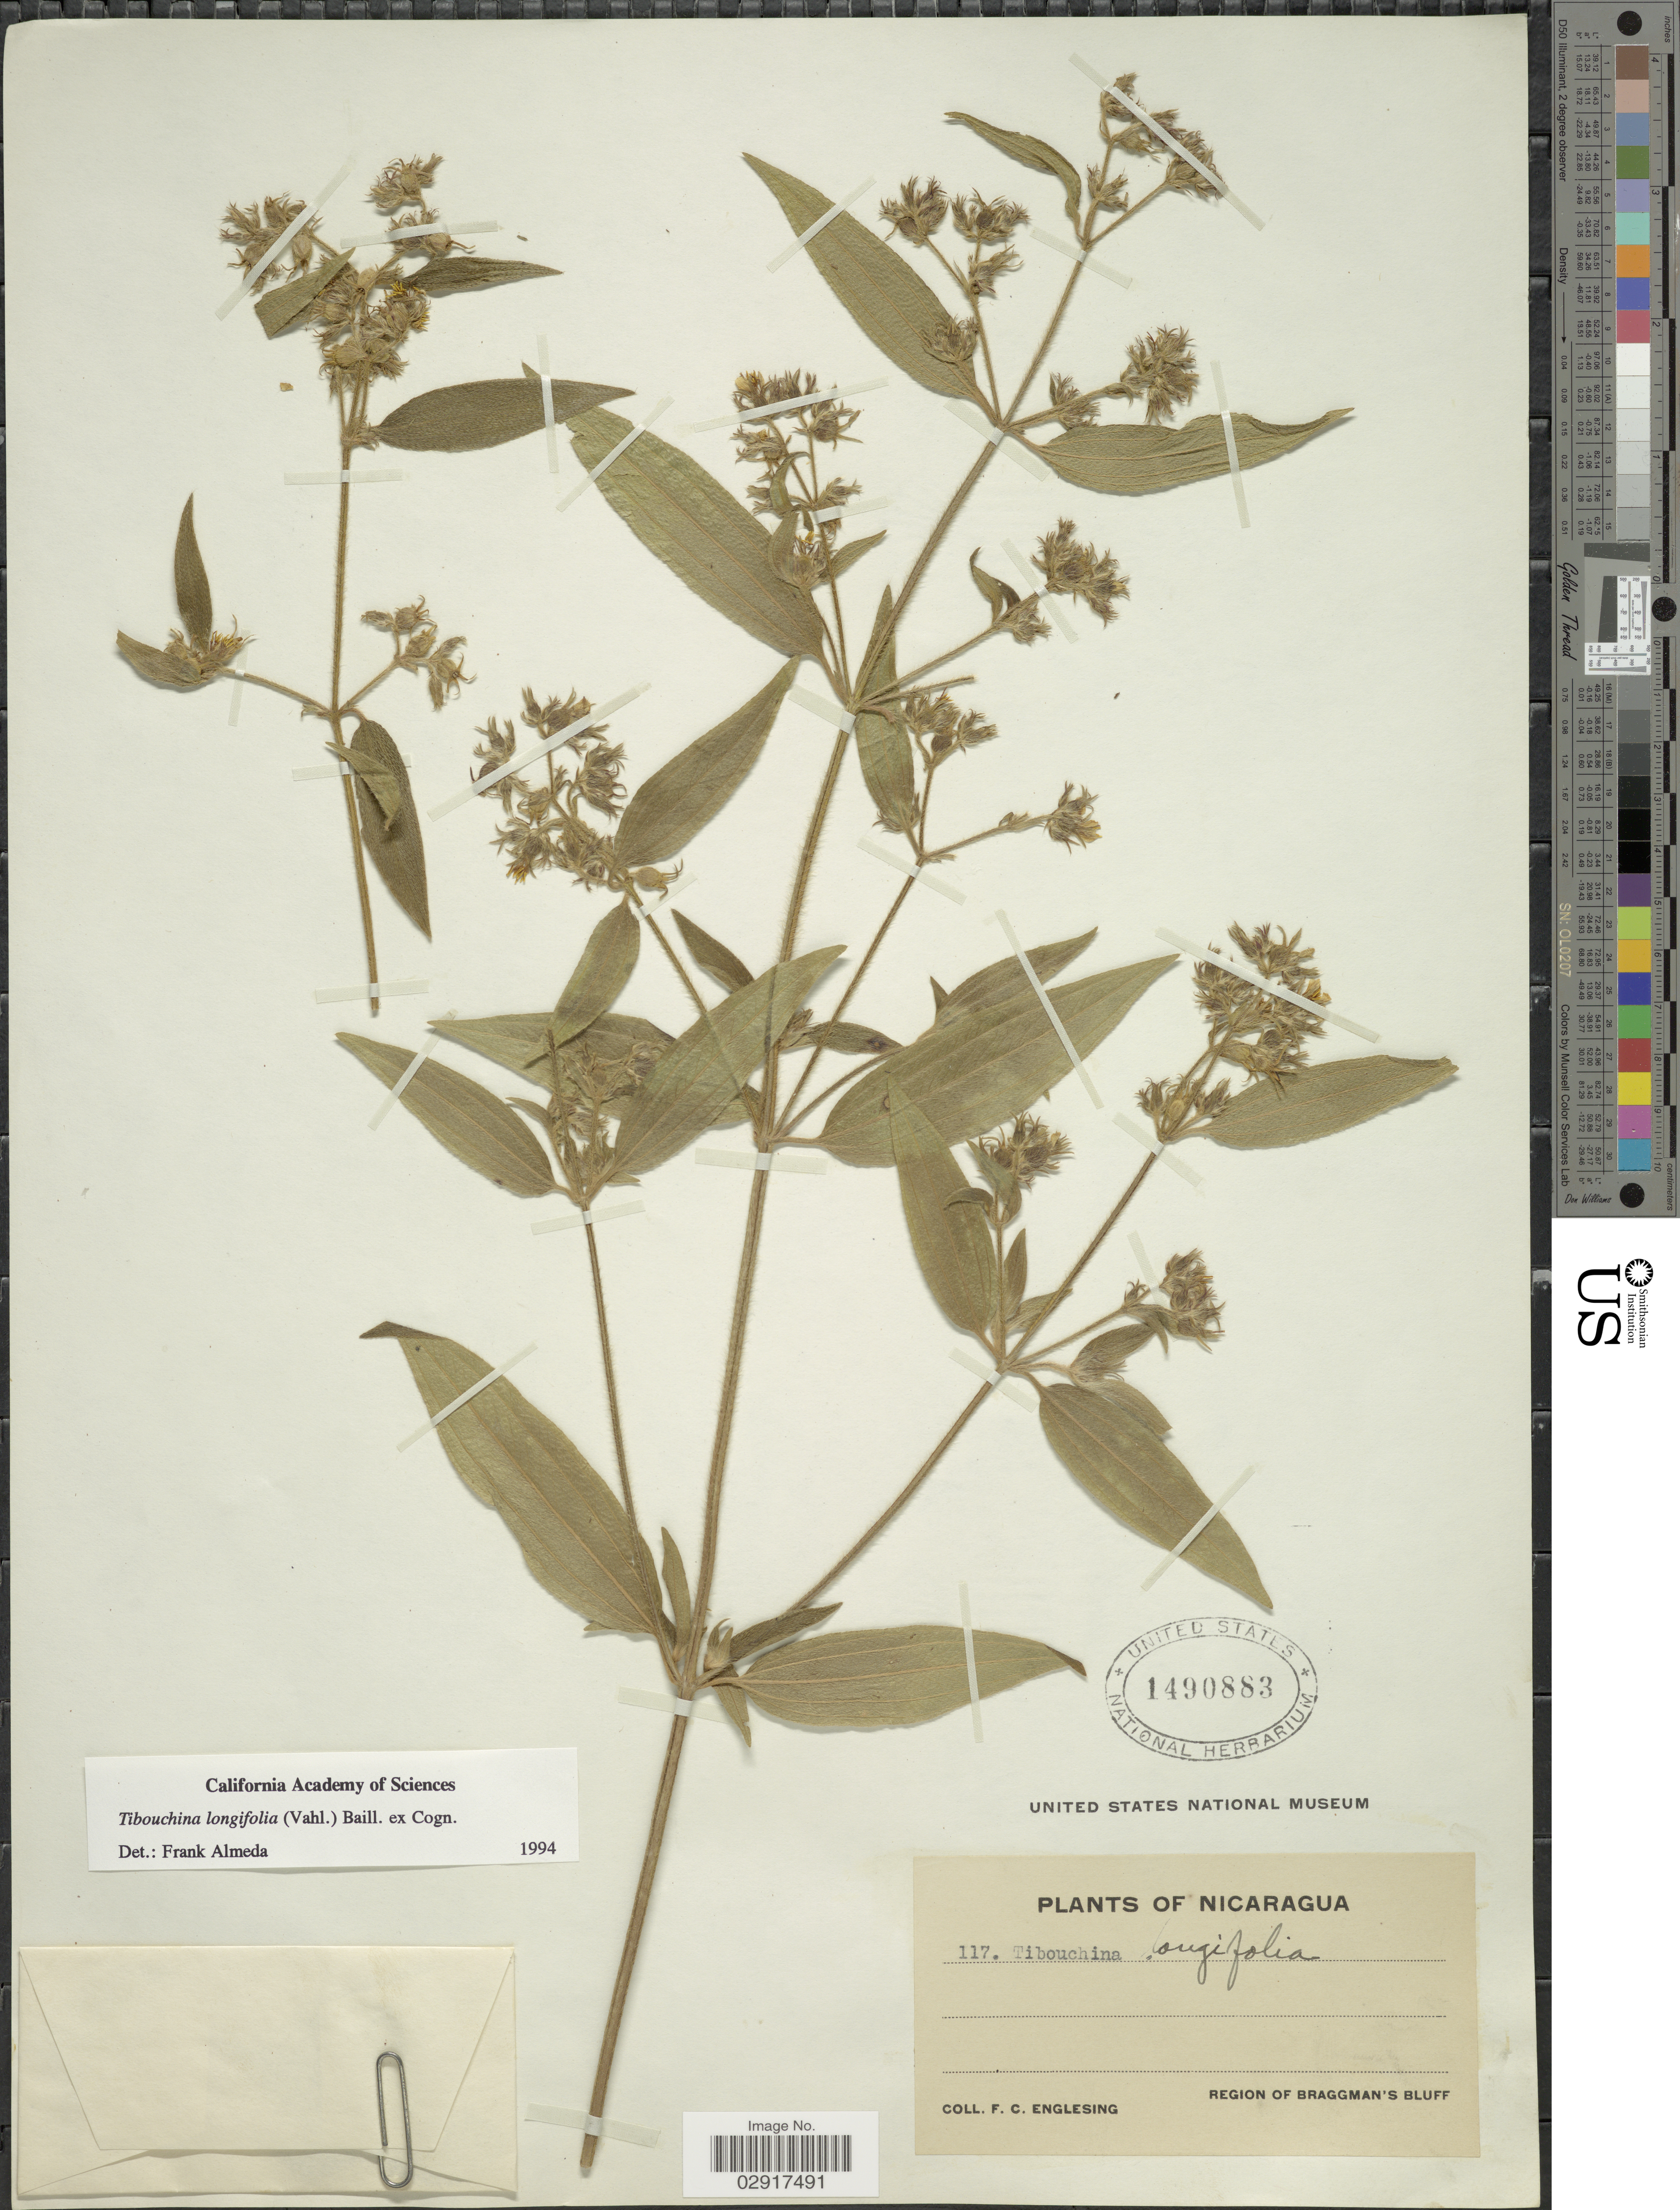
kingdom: Plantae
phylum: Tracheophyta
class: Magnoliopsida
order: Myrtales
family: Melastomataceae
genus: Chaetogastra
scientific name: Chaetogastra longifolia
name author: (Vahl) DC.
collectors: F. Englesing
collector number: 117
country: Nicaragua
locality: Region of Braggman's Bluff.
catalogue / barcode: US 1490883